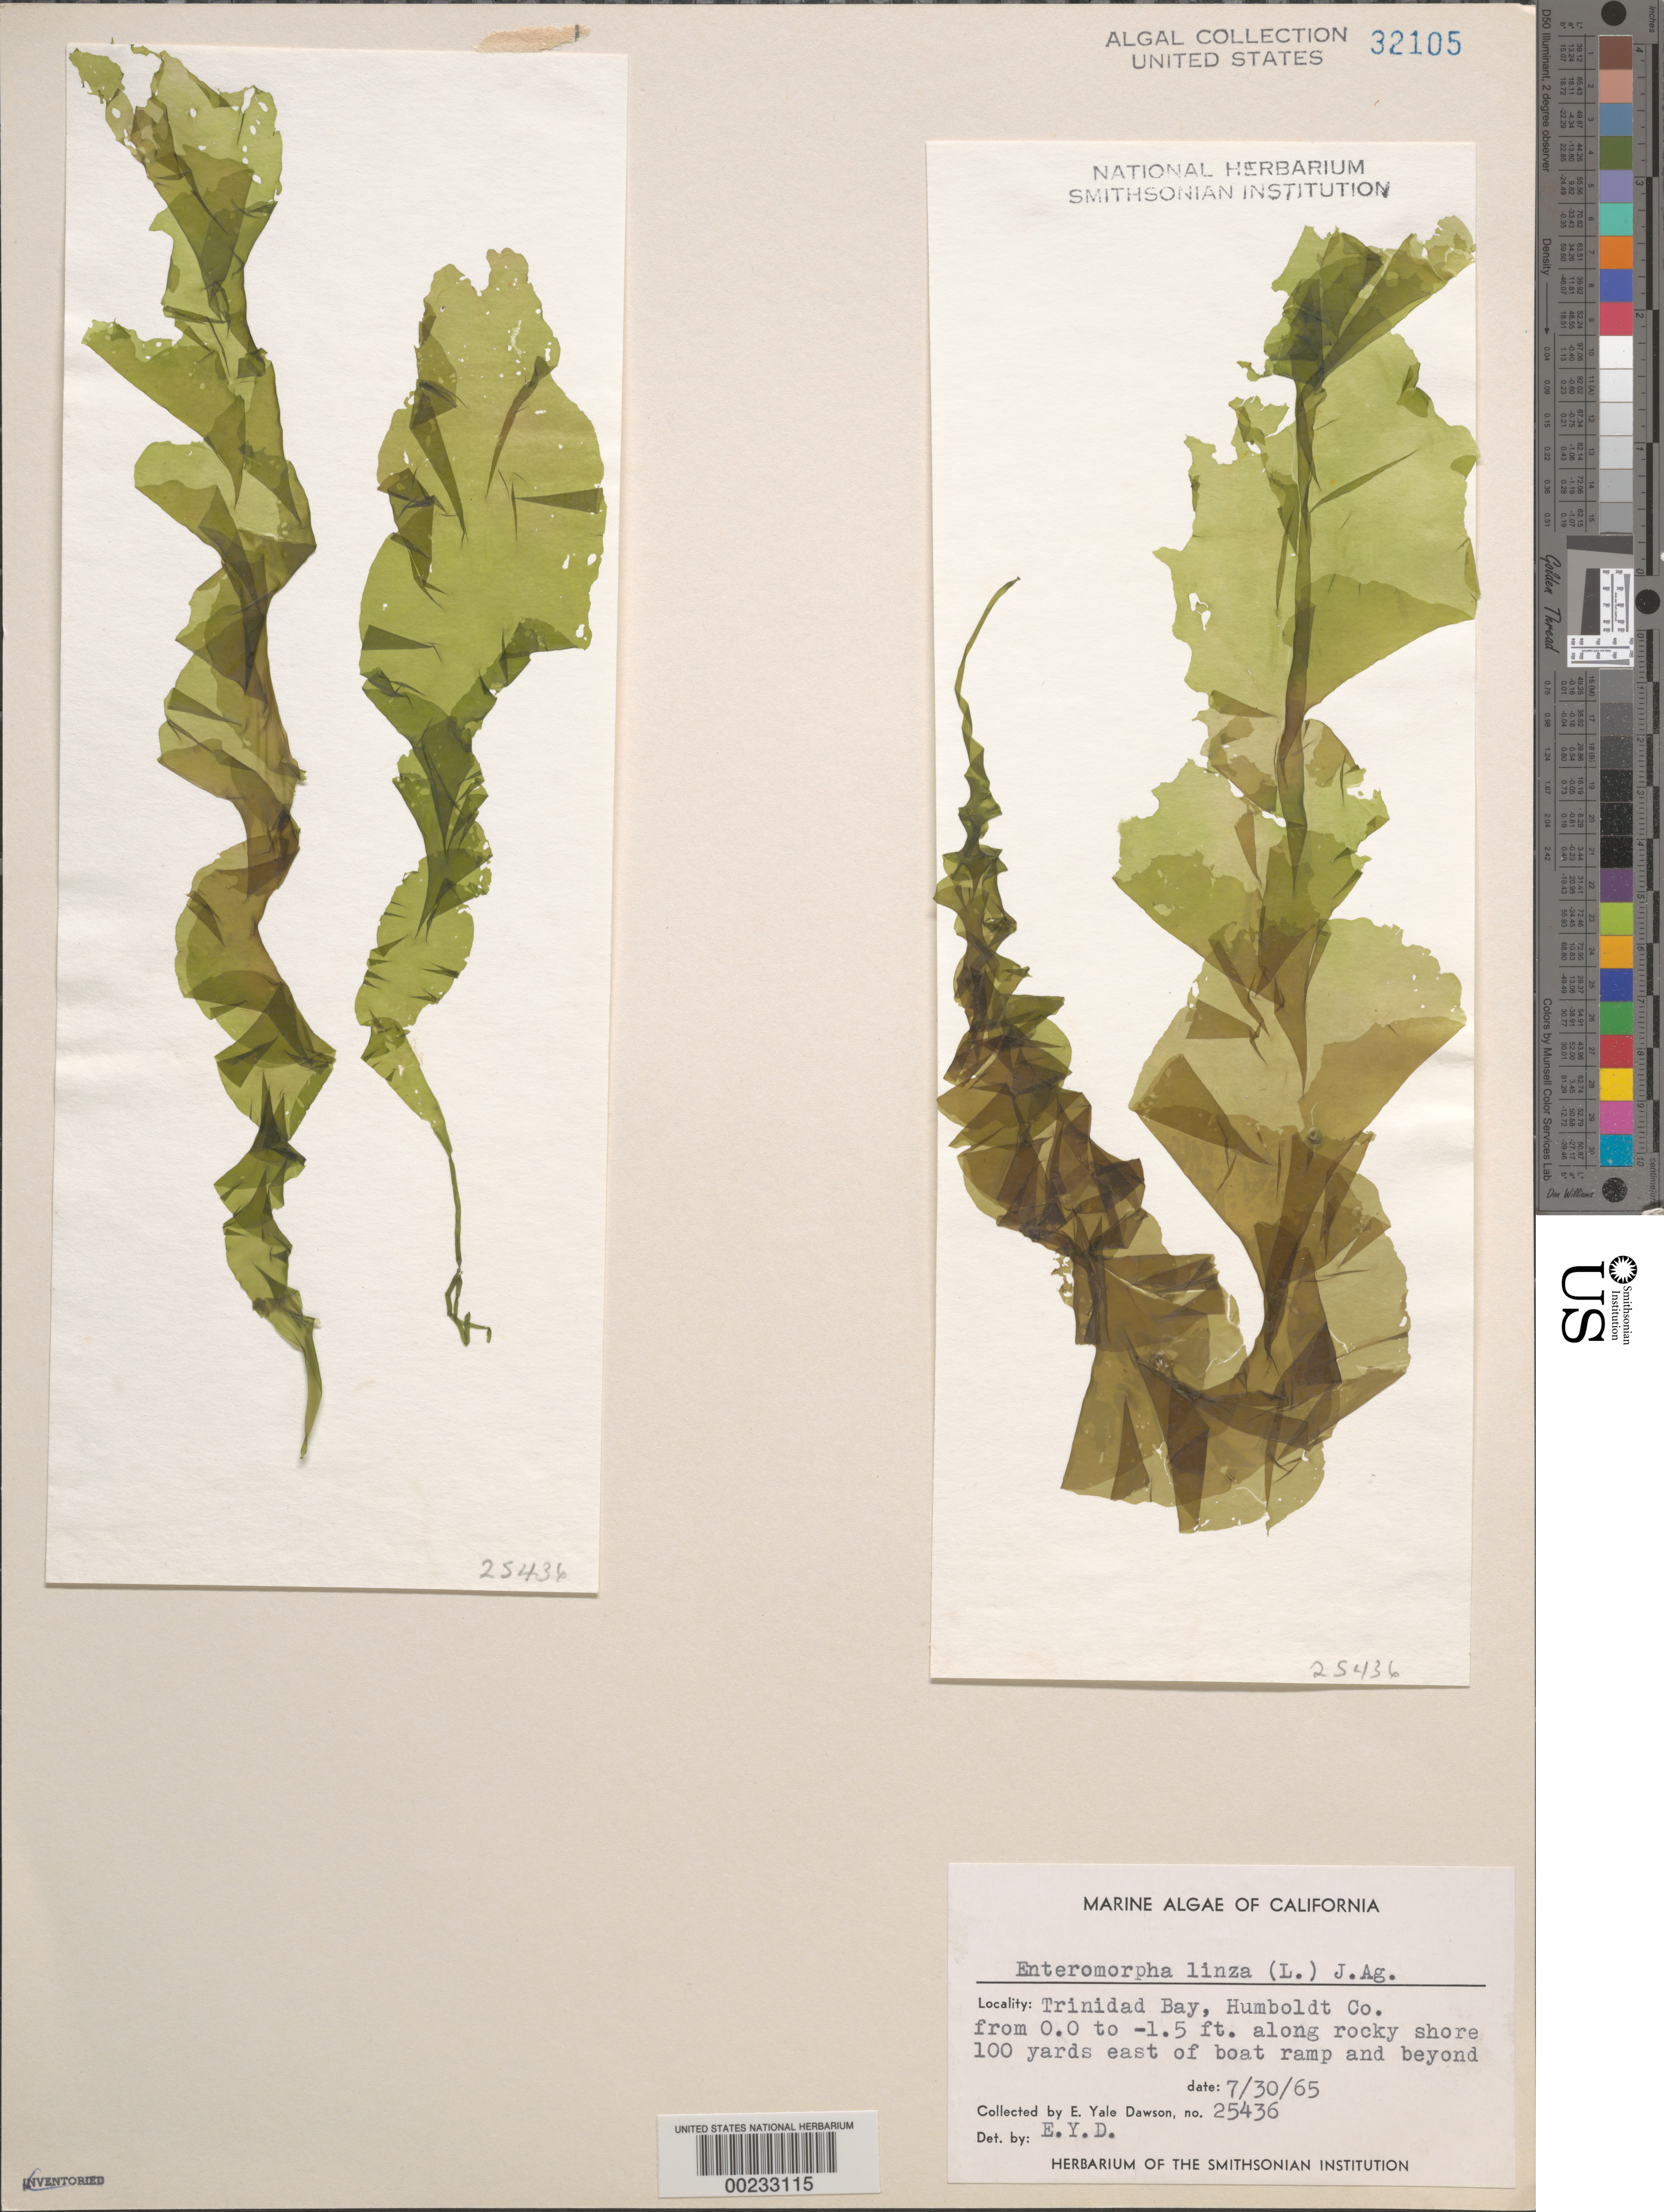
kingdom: Plantae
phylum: Chlorophyta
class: Ulvophyceae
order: Ulvales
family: Ulvaceae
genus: Ulva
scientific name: Ulva clathrata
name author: (Roth) C. Agardh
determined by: Algae name updating Project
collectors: E. Y. Dawson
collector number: EYD 25436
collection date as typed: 30 Jul 1965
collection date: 1965-07-30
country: United States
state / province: California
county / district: Humboldt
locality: Trinidad Bay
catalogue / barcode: US 32105